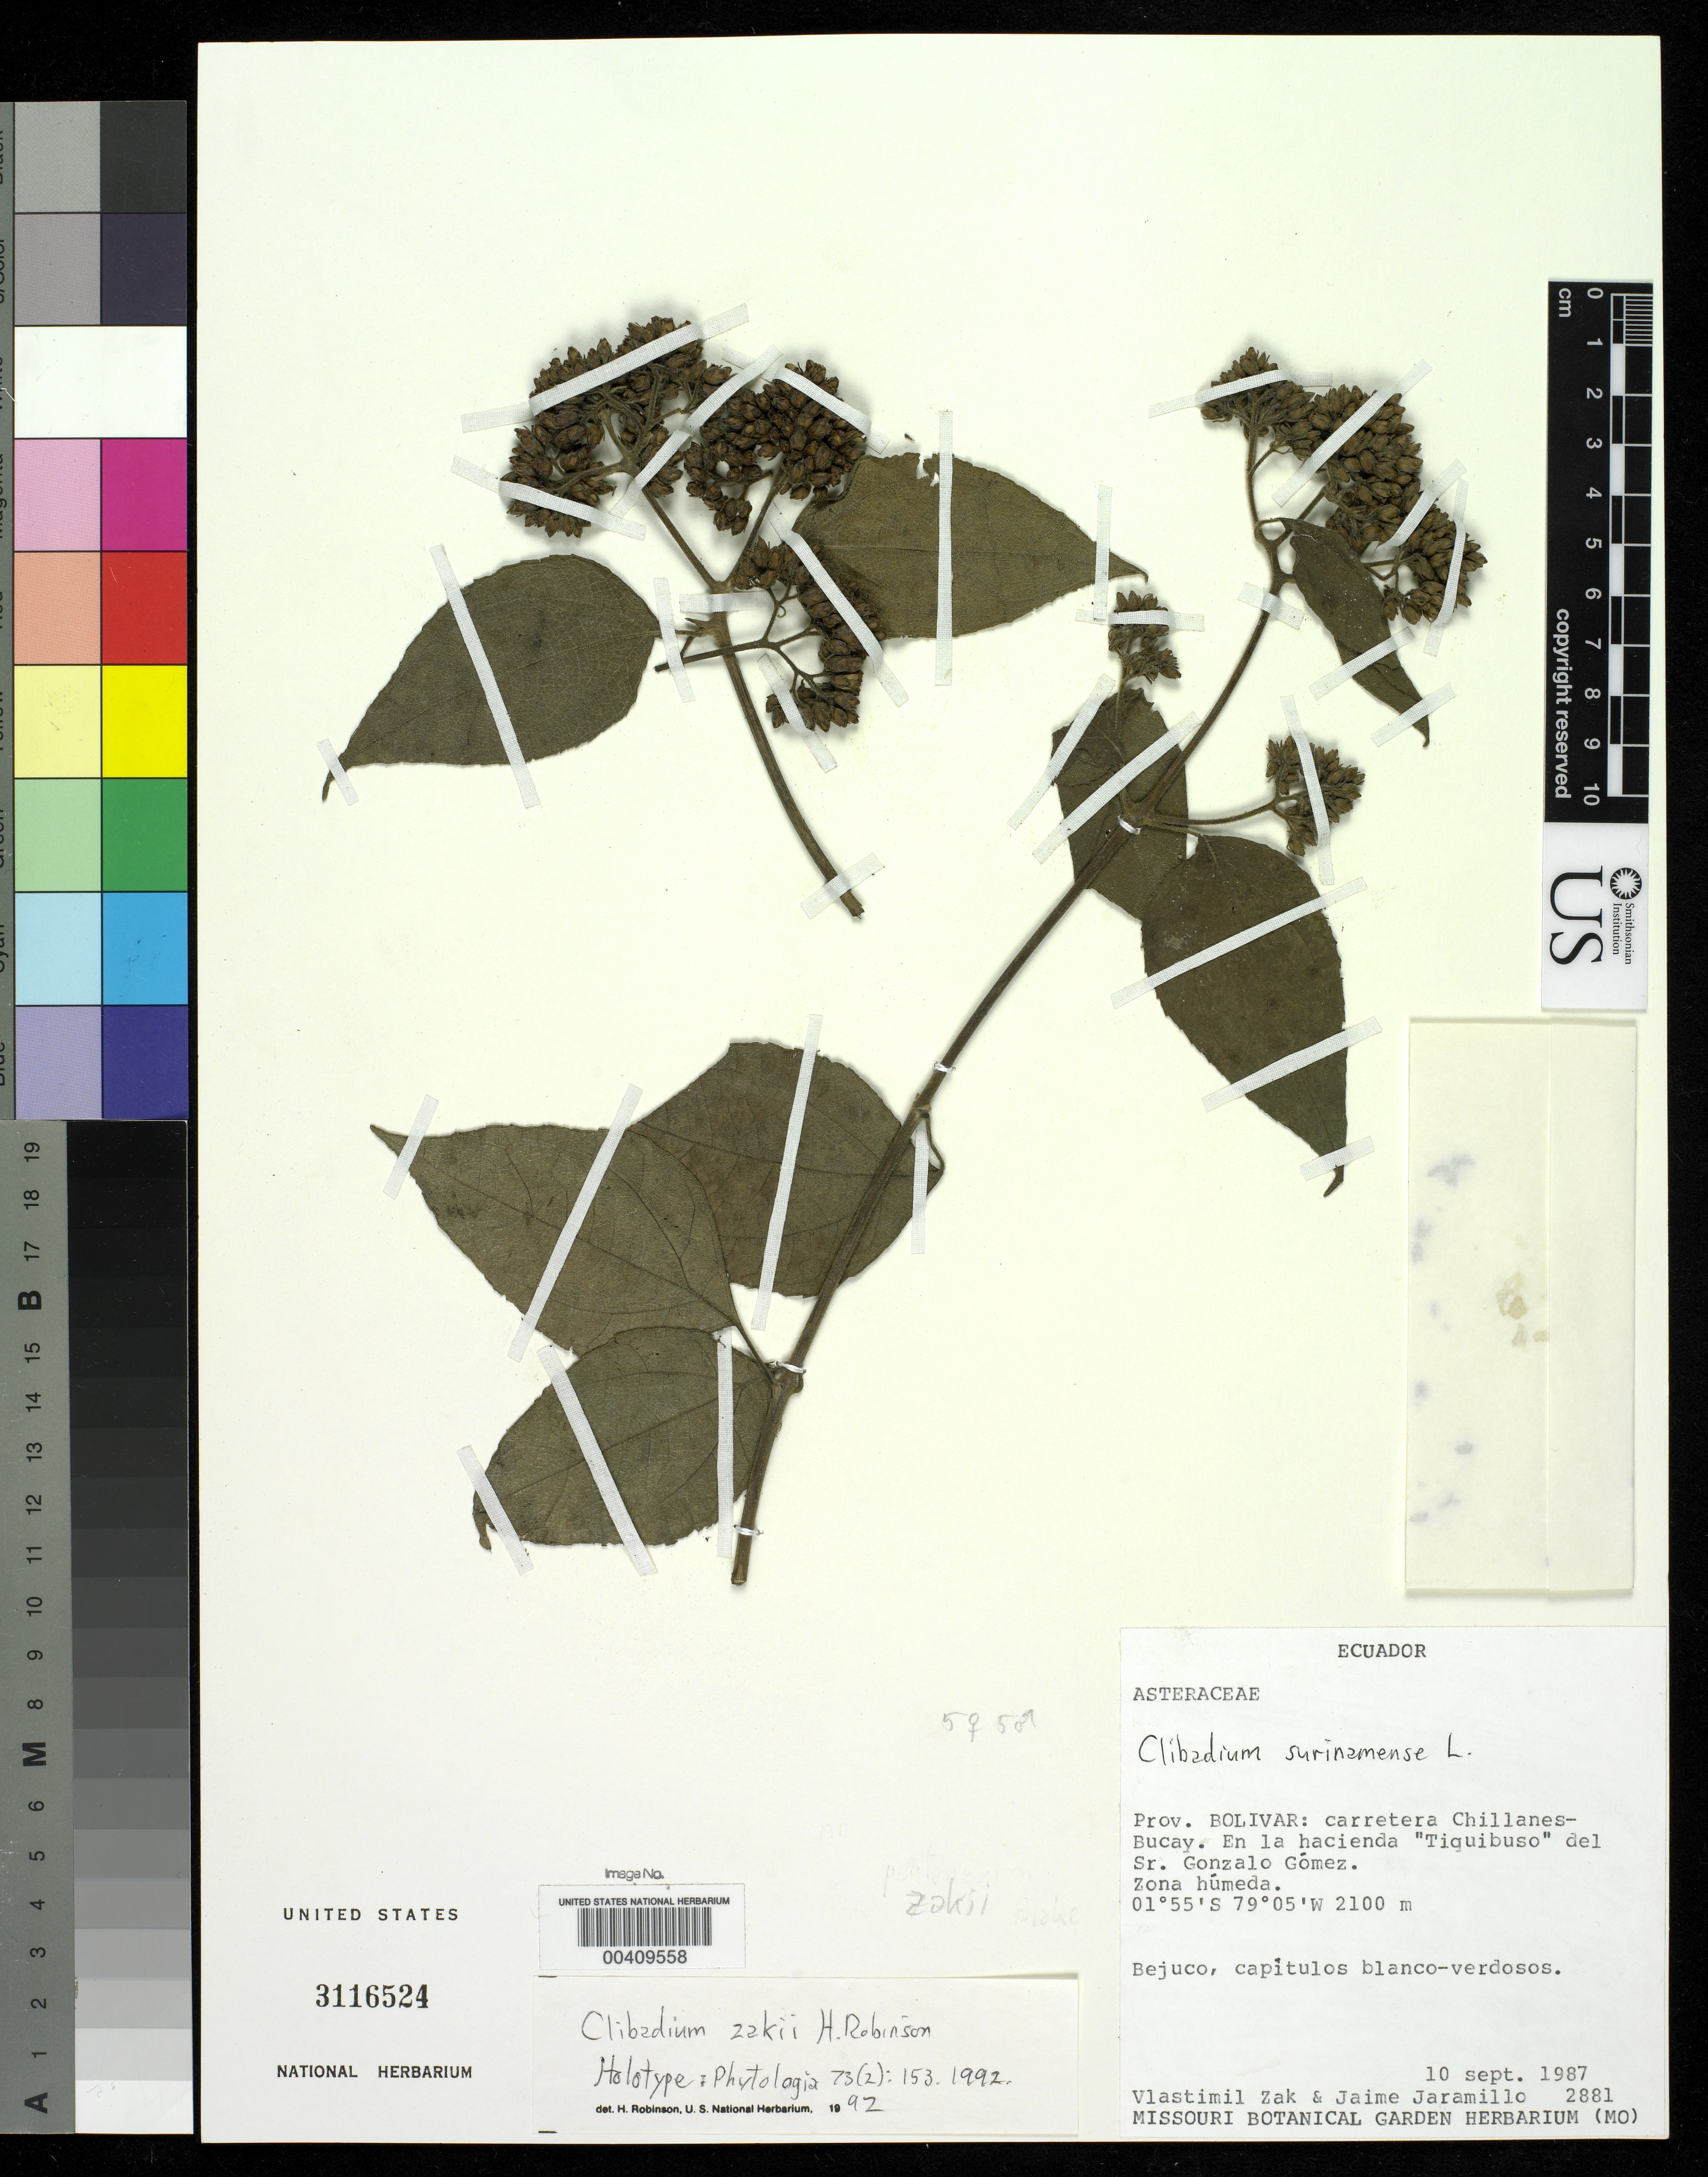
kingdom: Plantae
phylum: Tracheophyta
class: Magnoliopsida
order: Asterales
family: Asteraceae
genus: Clibadium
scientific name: Clibadium zakii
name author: H. Rob.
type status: Holotype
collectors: V. Zak & J. L. Jaramillo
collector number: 2881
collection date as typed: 10 Sep 1987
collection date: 1987-09-10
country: Ecuador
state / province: Bolívar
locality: Carretera Chillanes-Bucay, en La Hacienda Tiquibuso del St. Gonzalo Gomez.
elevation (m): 2100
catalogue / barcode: US 3116524